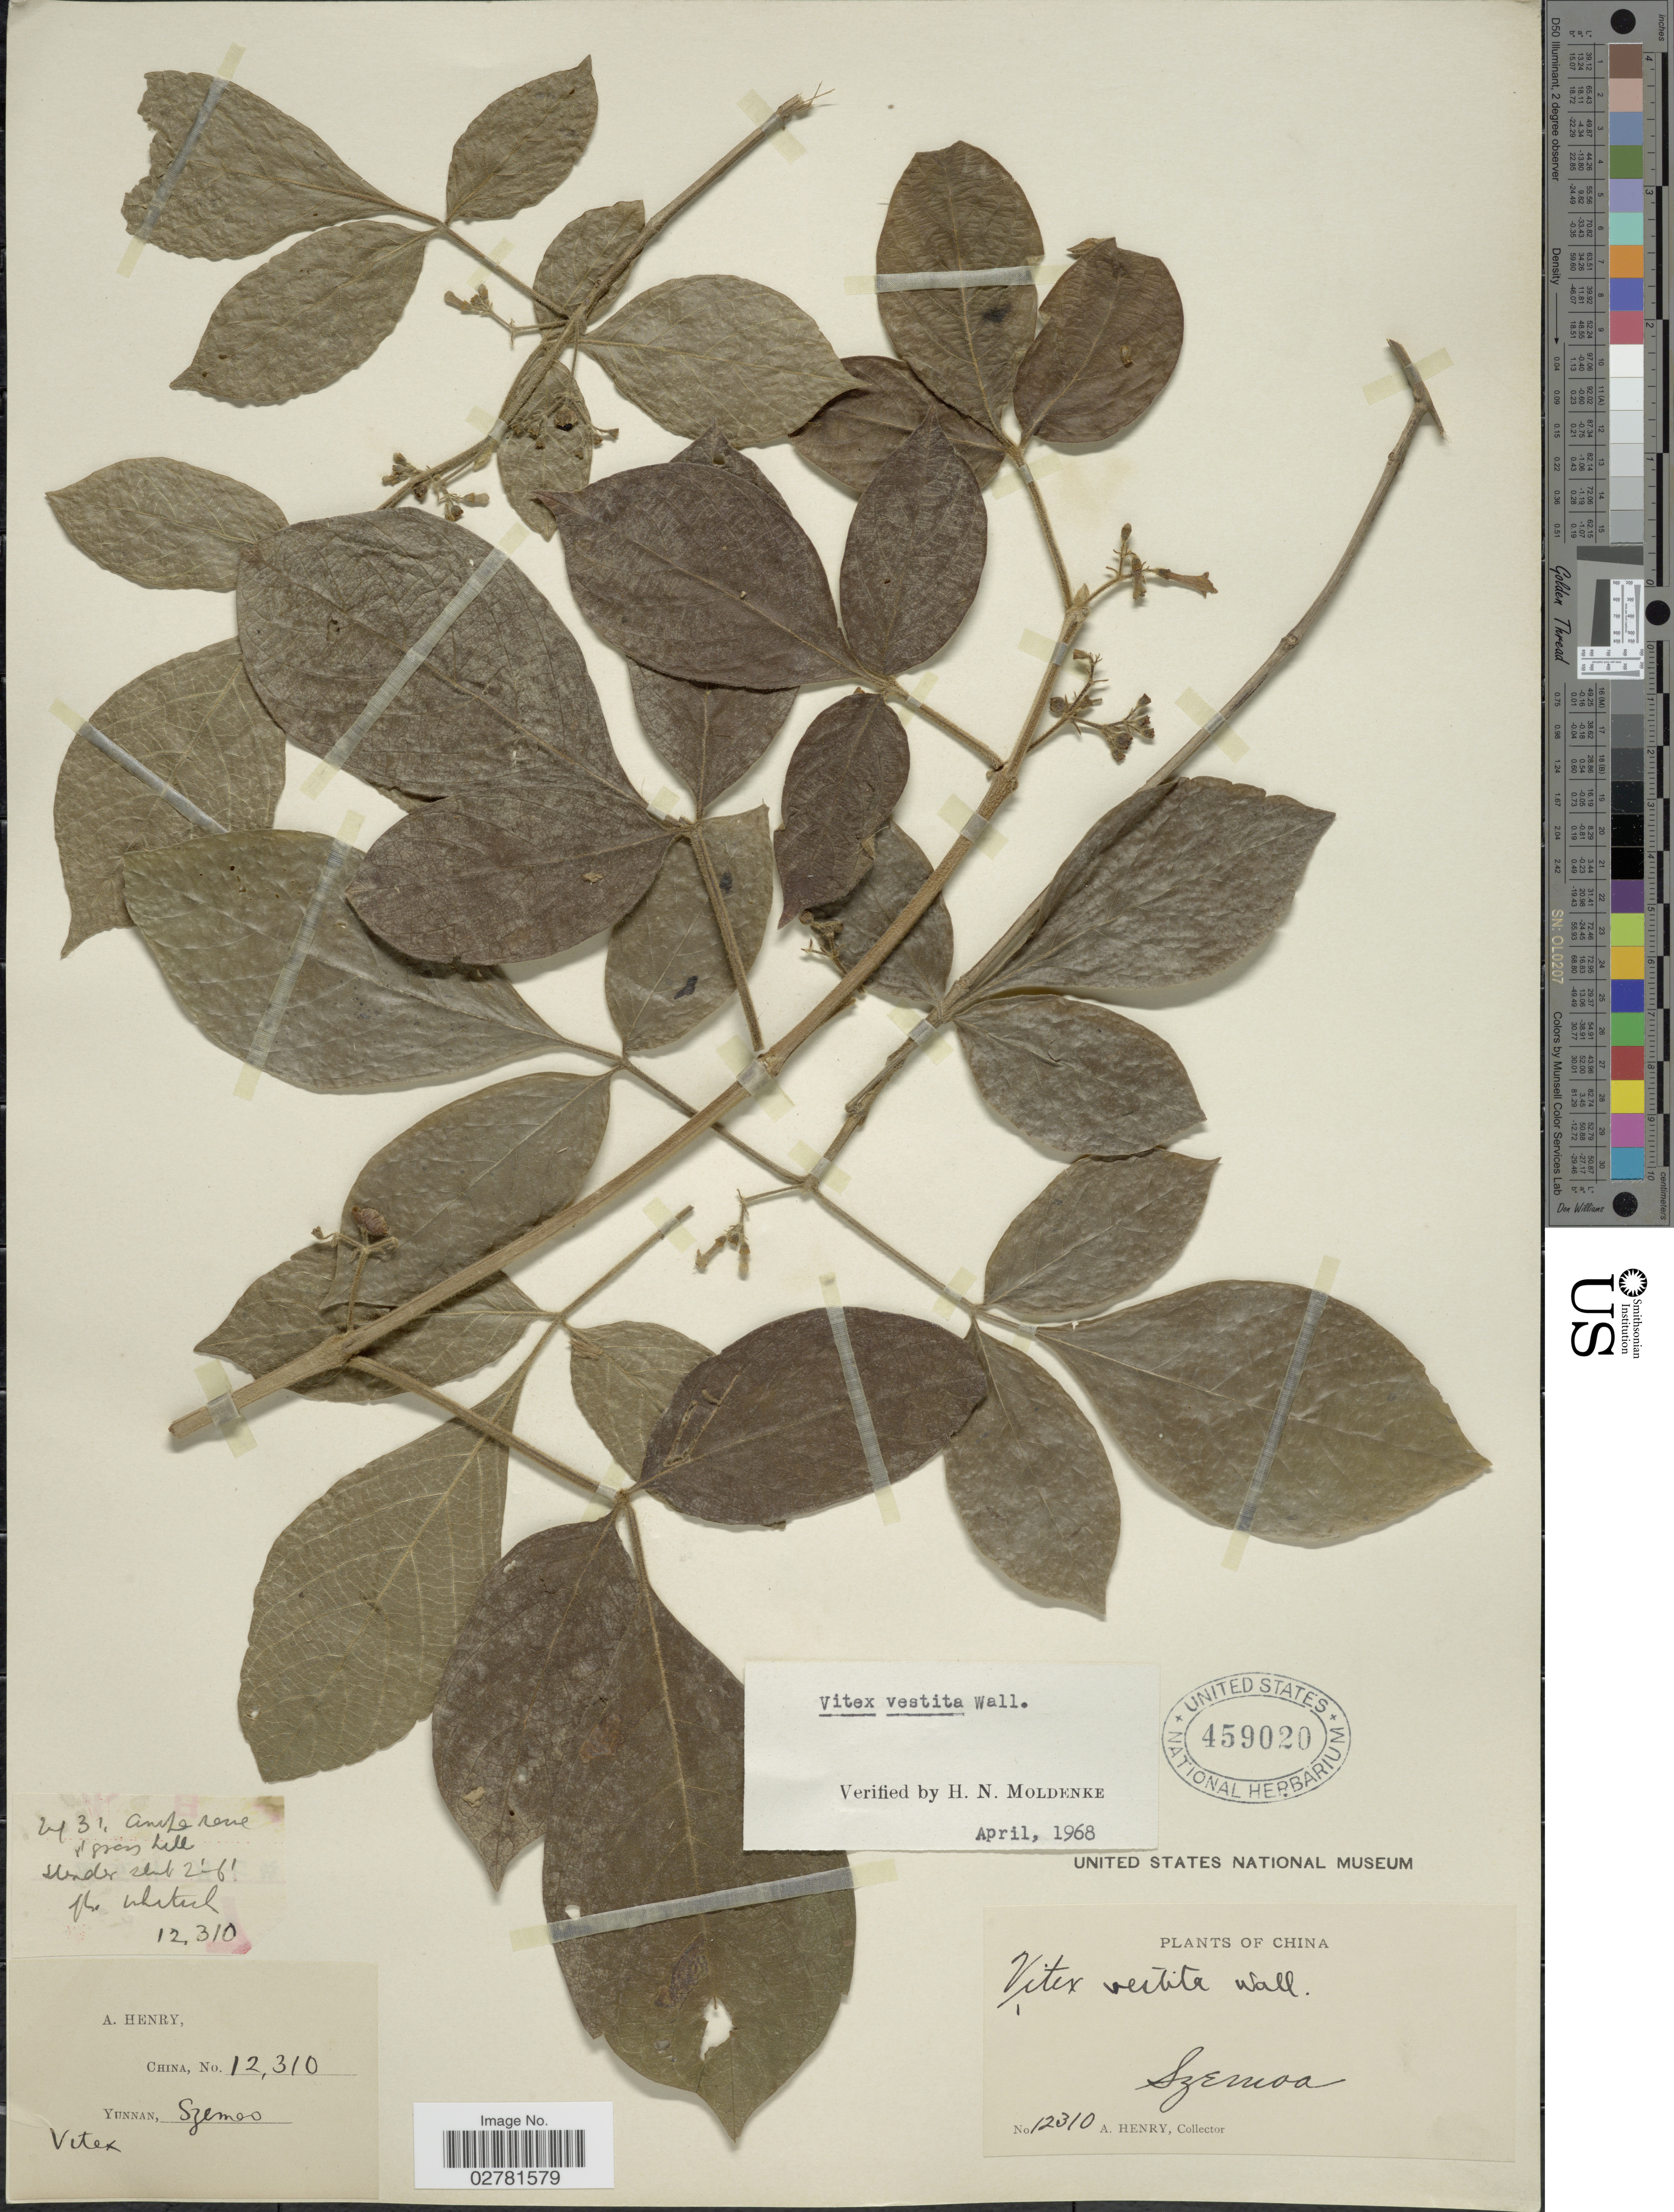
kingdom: Plantae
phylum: Tracheophyta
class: Magnoliopsida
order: Lamiales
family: Lamiaceae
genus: Vitex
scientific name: Vitex vestita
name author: Wall. ex Walp.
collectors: A. Henry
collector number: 12310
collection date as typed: Transcribed d/m/y: /9/31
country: China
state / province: Yunnan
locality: Szemoa.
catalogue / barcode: US 459020